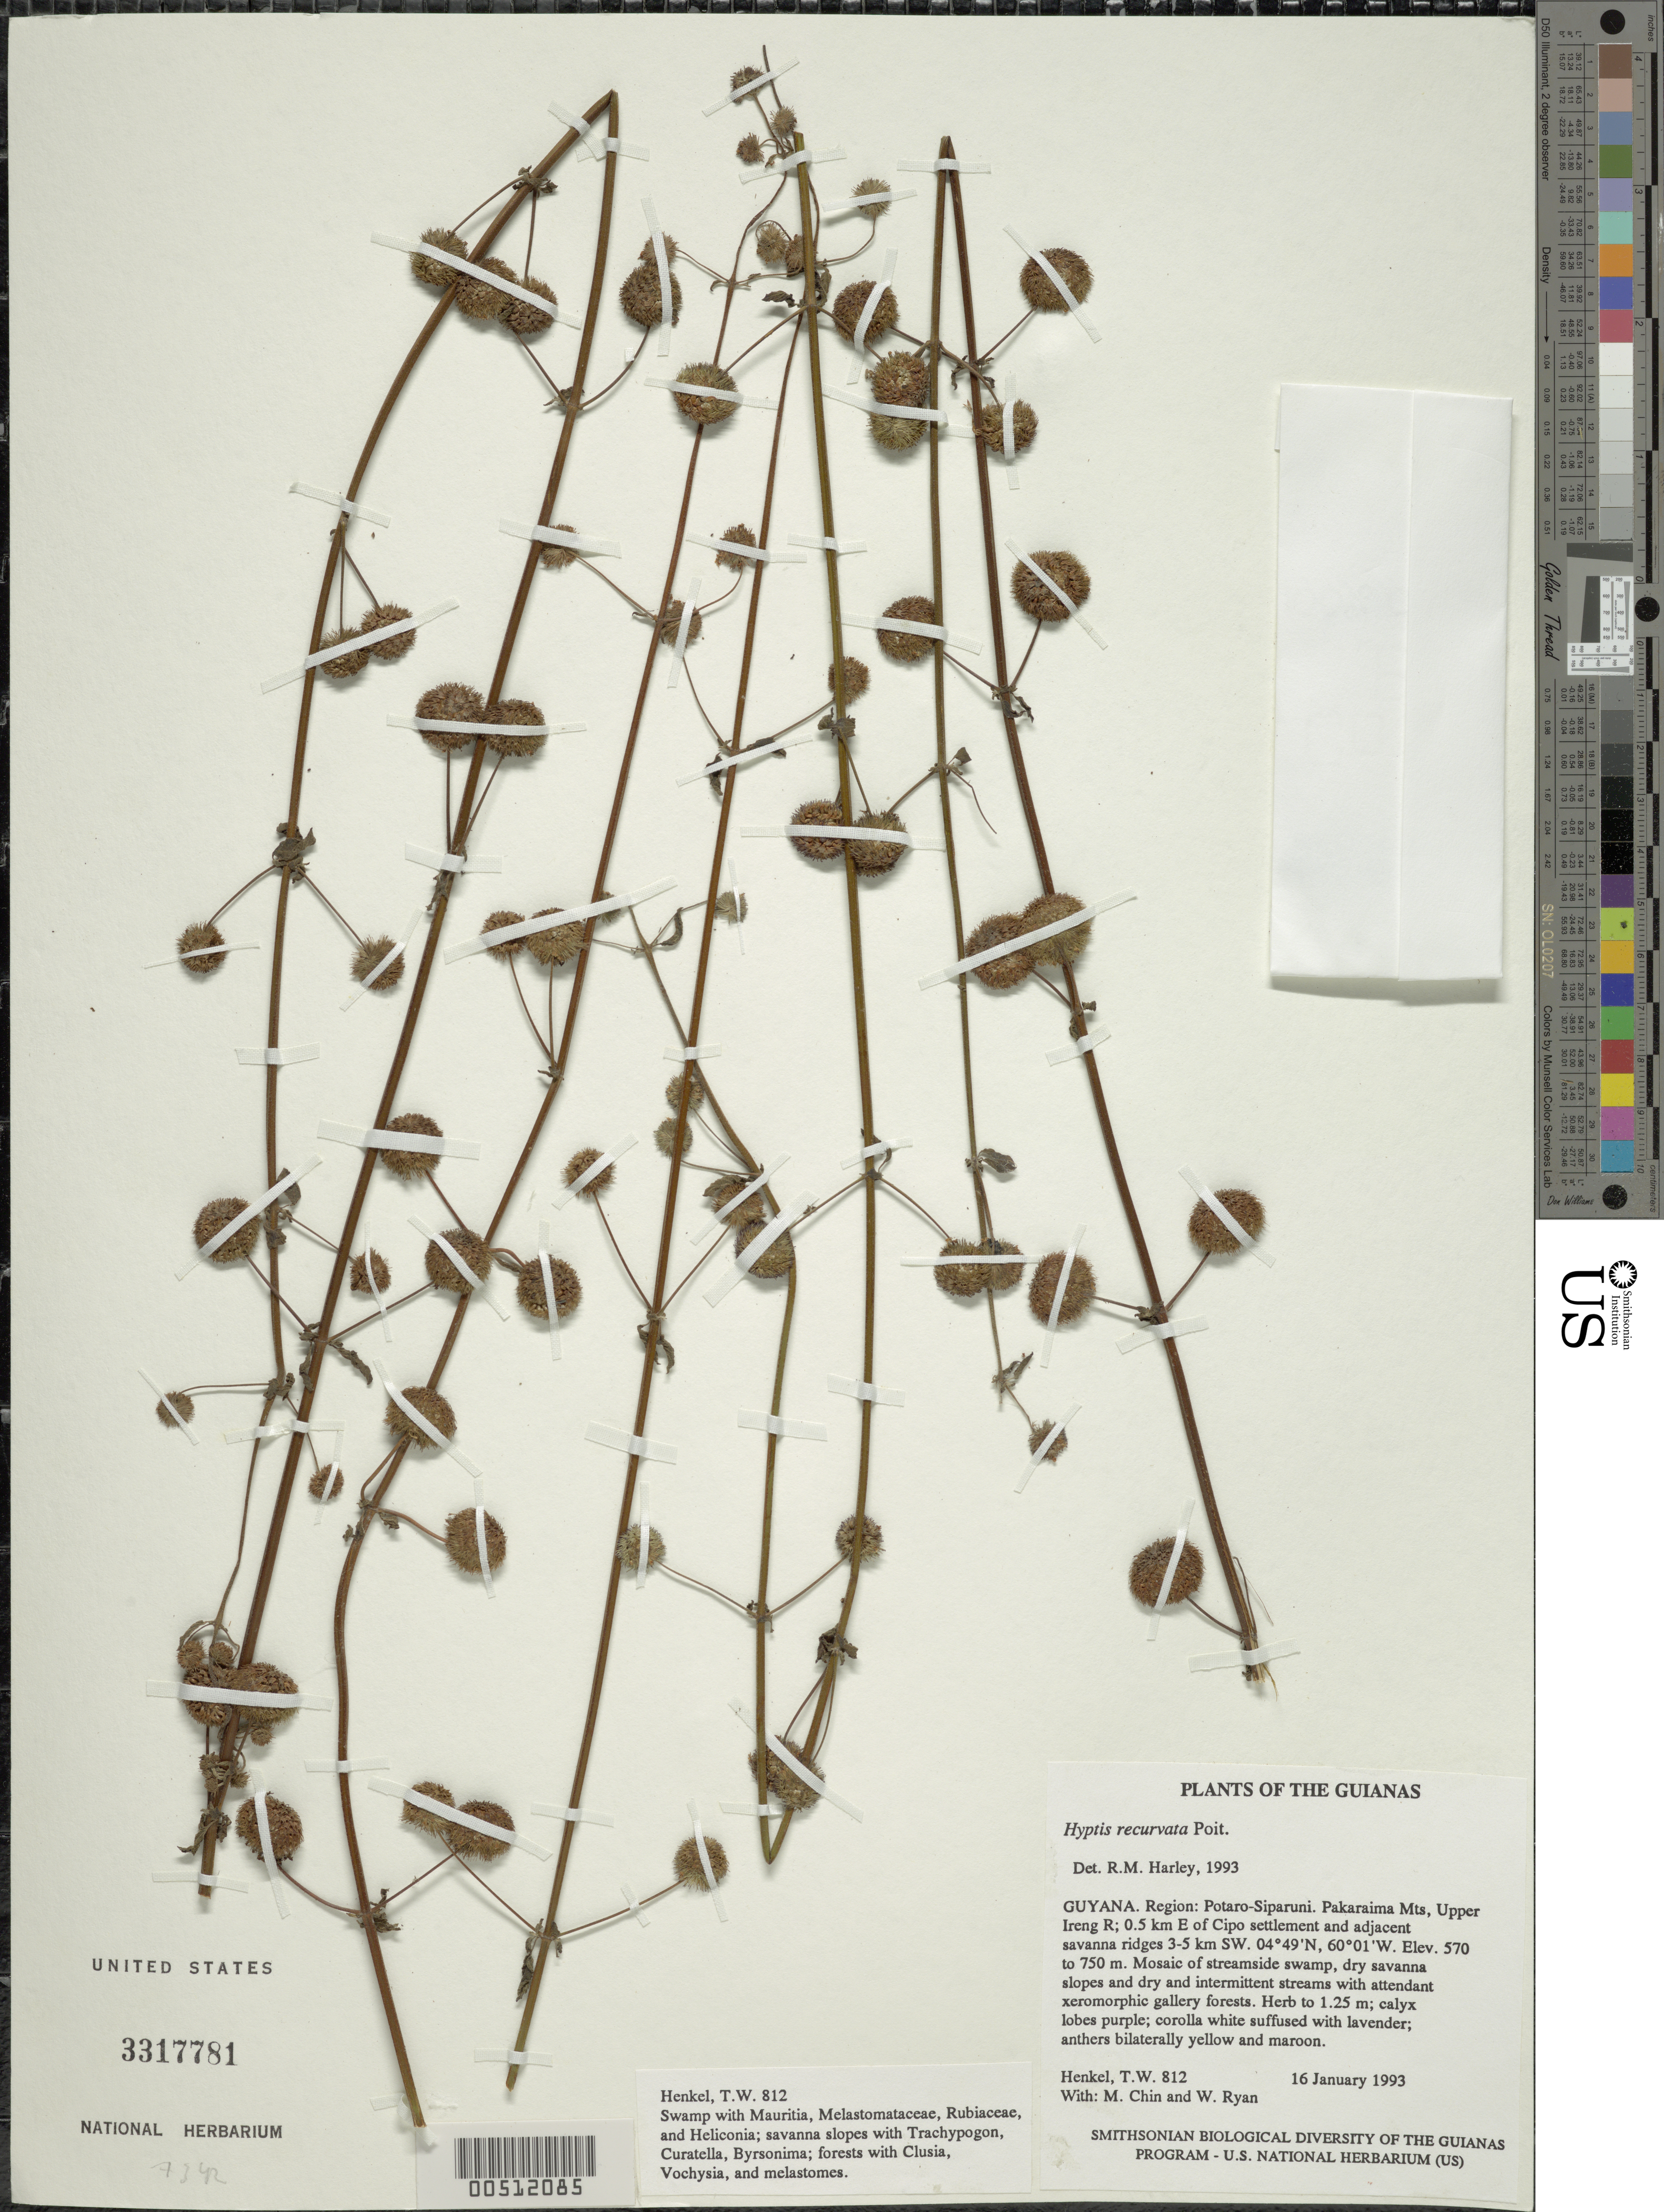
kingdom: Plantae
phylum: Tracheophyta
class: Magnoliopsida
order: Lamiales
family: Lamiaceae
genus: Hyptis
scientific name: Hyptis recurvata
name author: Poit.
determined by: Harley, R. M.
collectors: T. Henkel, M. Chin & W. Ryan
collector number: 812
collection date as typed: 16 January 1993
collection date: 1993-01-16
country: Guyana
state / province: Potaro-Siparuni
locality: Pakaraima Mts, Upper Ireng R; 0.5 km E of Cipo settlement and adjacent savanna ridges 3-5 km SW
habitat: Mosaic of streamside swamp, dry savanna slopes and dry and intermittent streams with attendant xeromorphic gallery forests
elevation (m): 570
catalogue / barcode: US 3317781